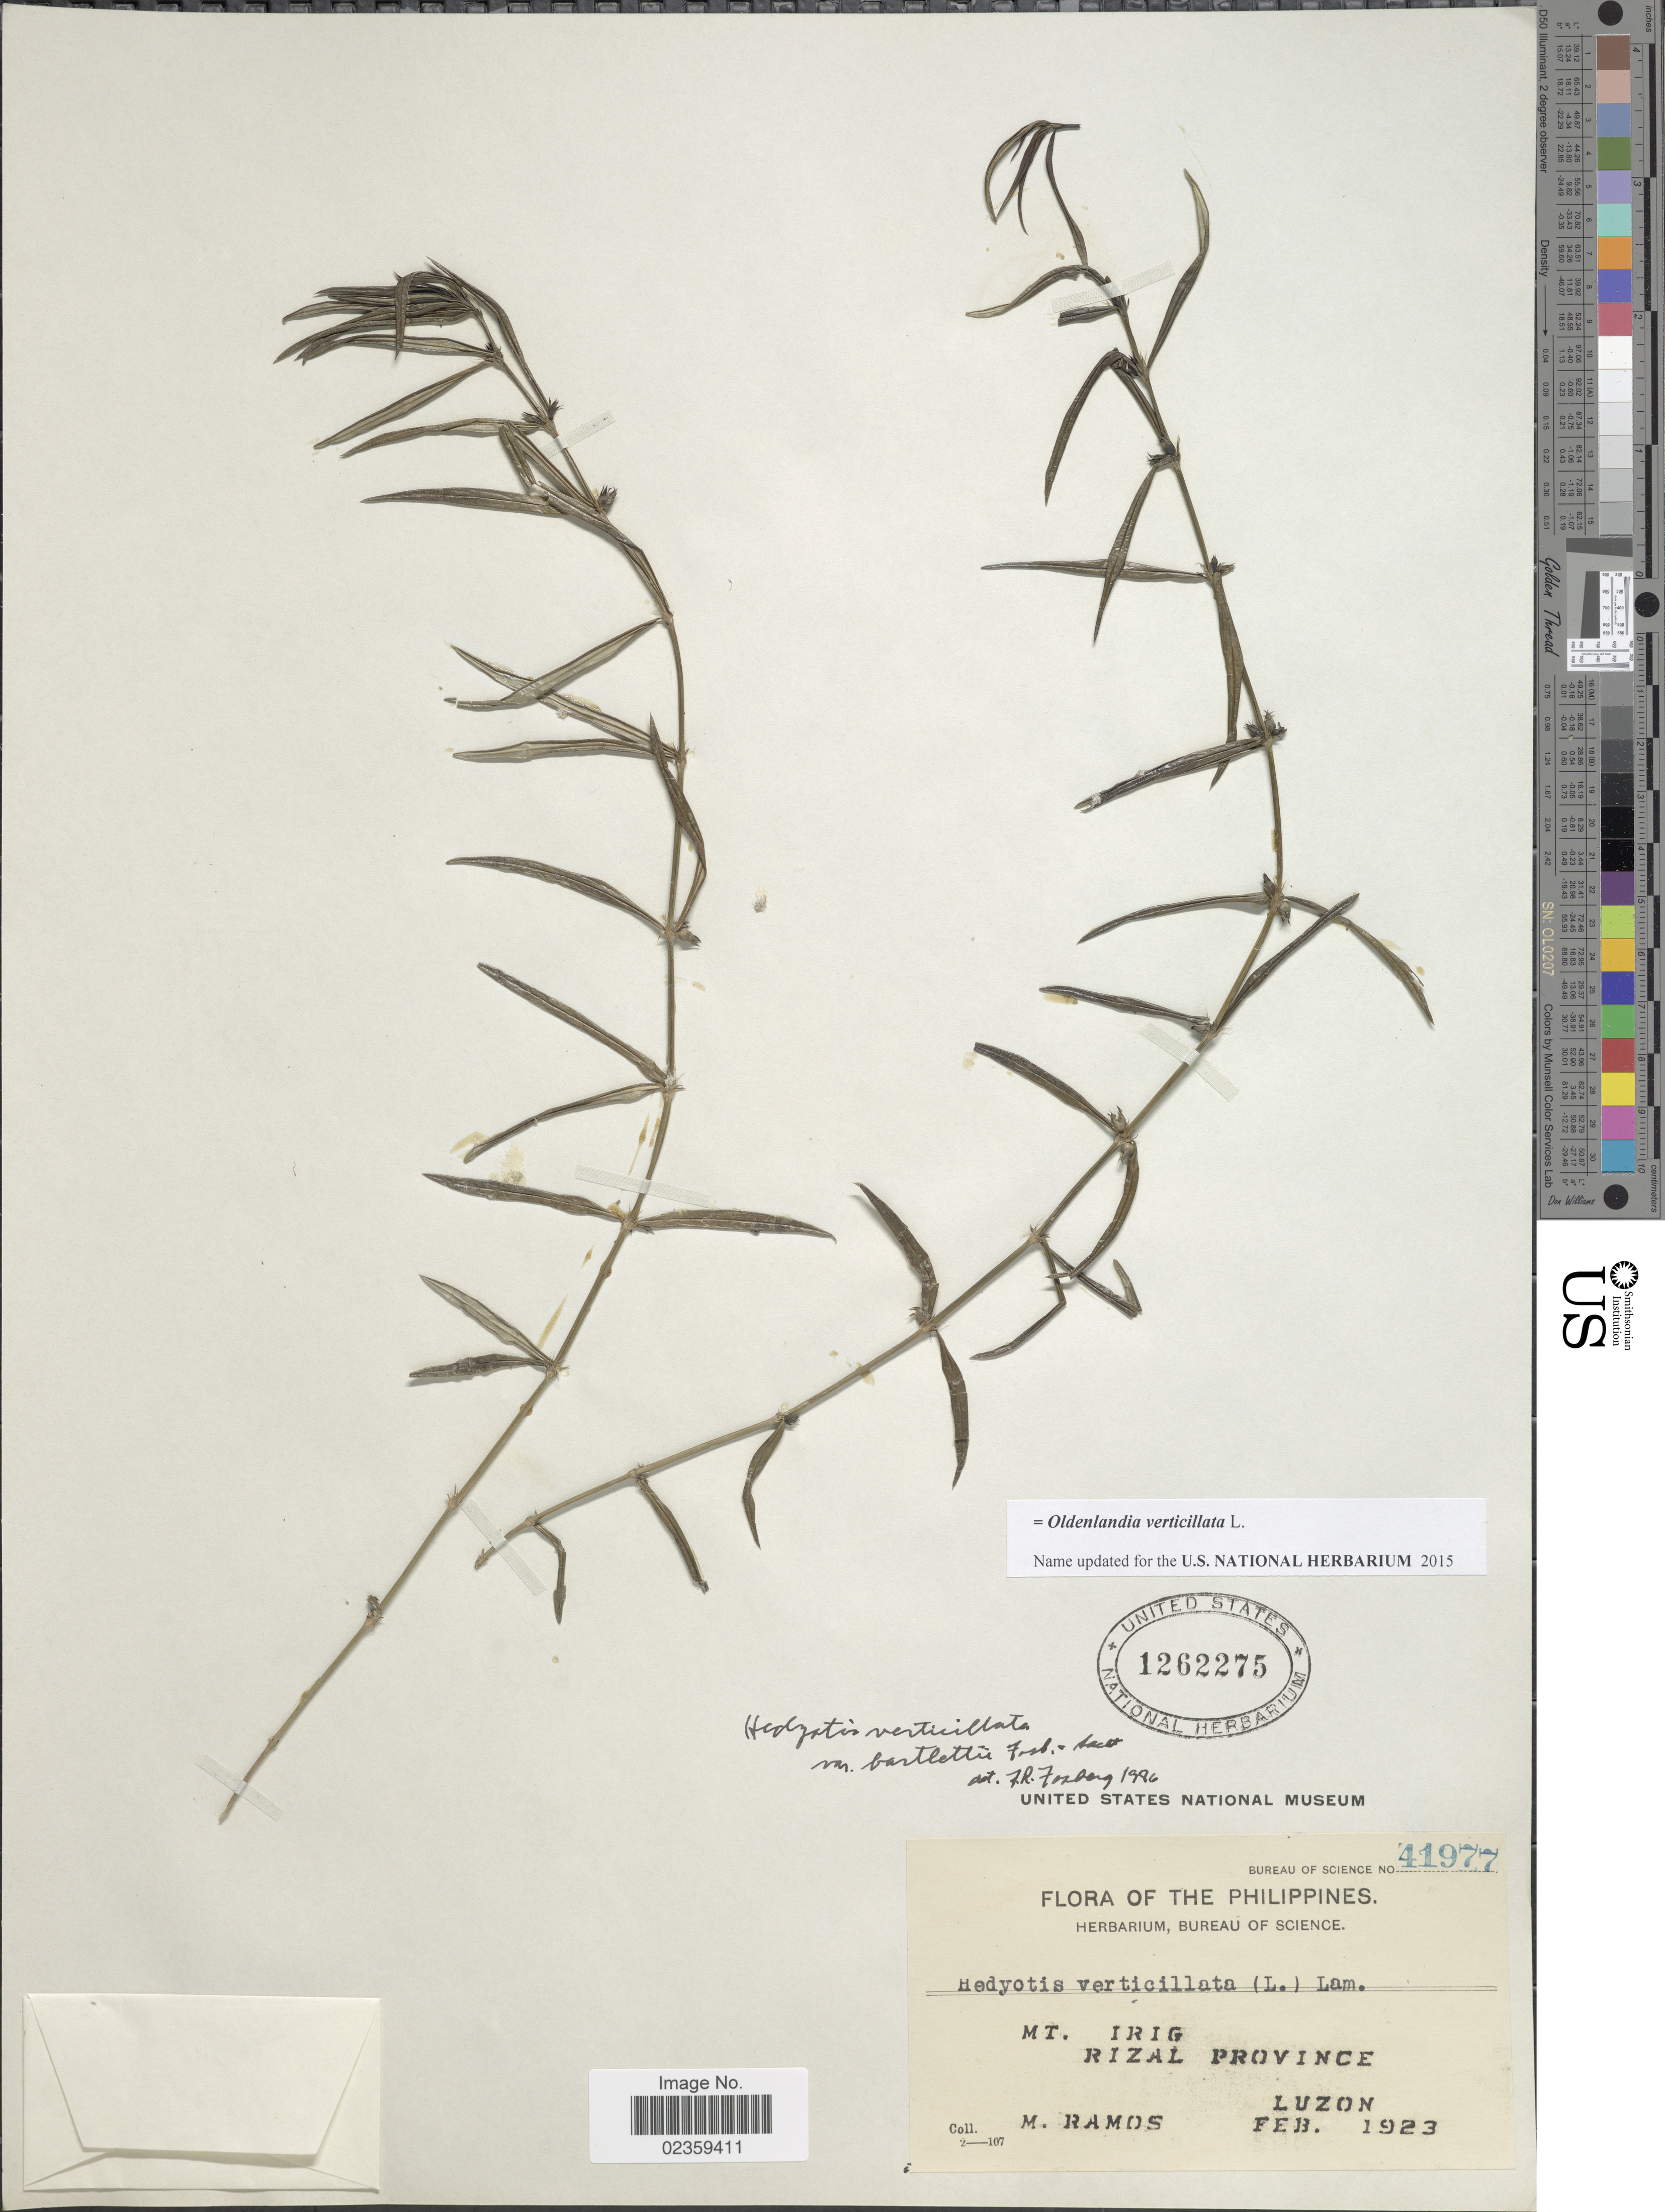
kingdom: Plantae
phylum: Tracheophyta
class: Magnoliopsida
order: Gentianales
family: Rubiaceae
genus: Oldenlandia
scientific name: Oldenlandia verticillata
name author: L.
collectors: M. Ramos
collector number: Bureau of Science 41977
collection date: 1923-02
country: Philippines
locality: Mt. Irig. Rizal Province. Luzon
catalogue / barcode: US 1262275